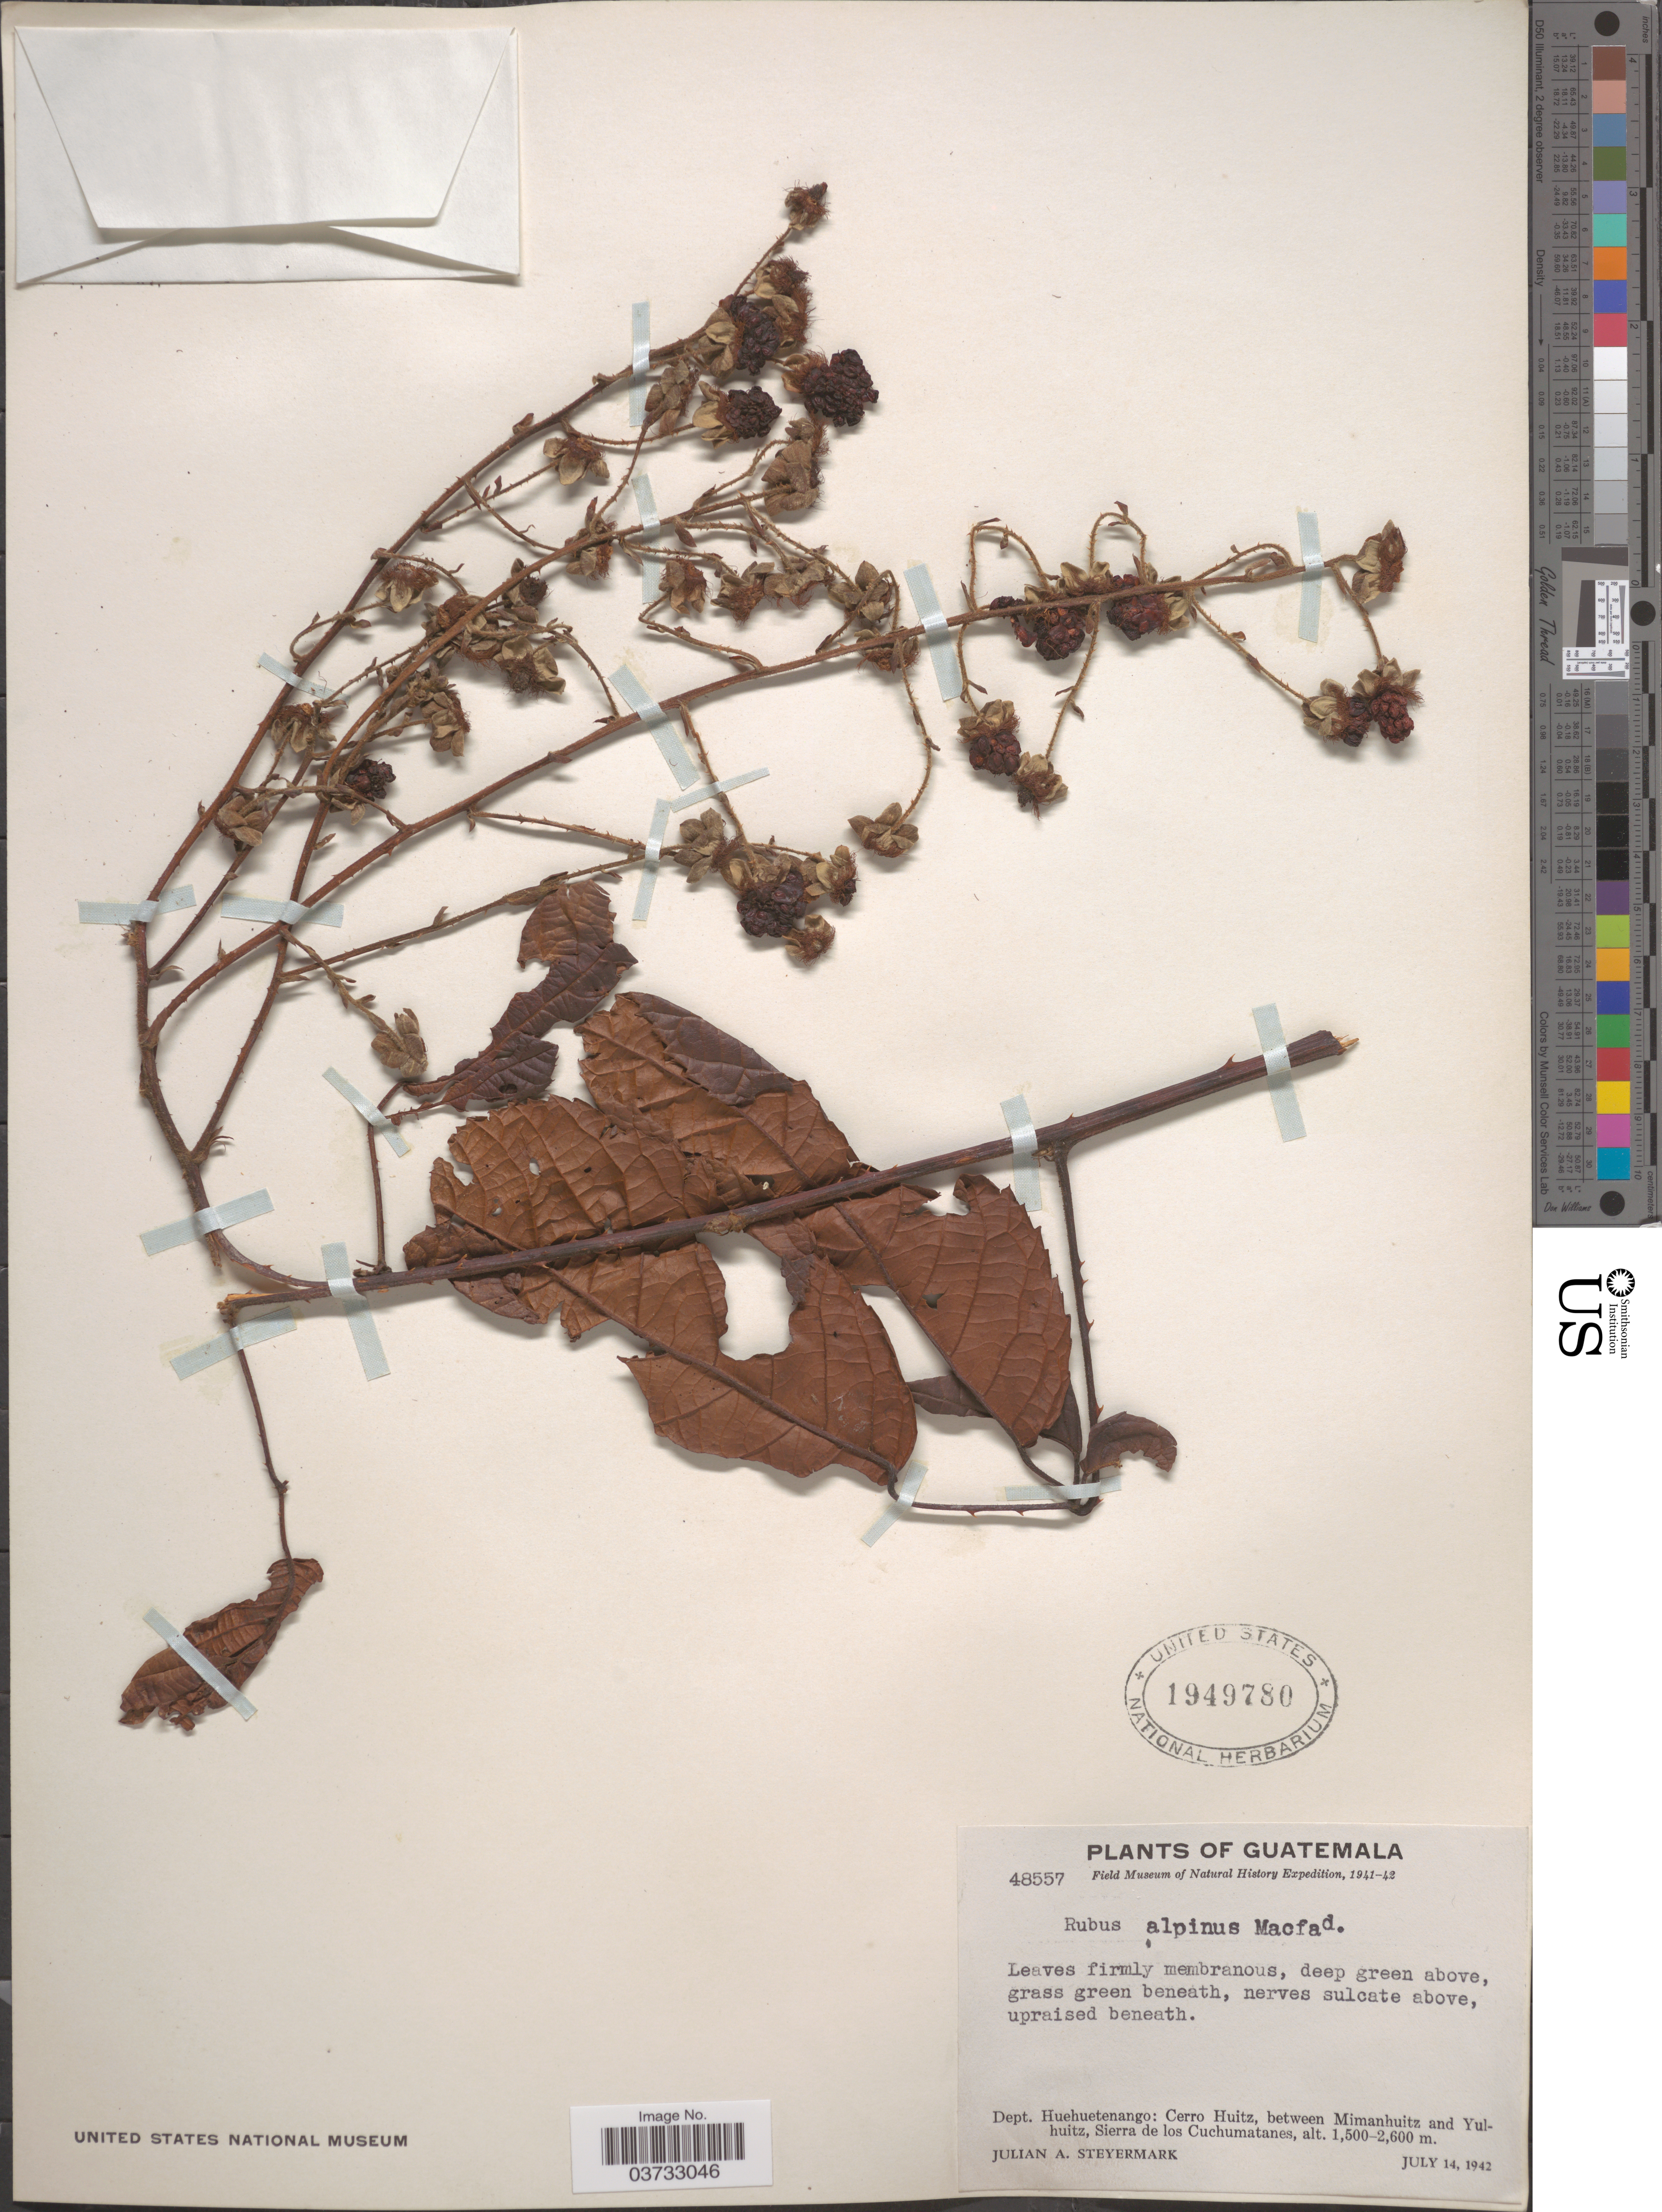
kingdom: Plantae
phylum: Tracheophyta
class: Magnoliopsida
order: Rosales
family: Rosaceae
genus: Rubus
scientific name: Rubus scandens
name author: Liebm.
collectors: J. Steyermark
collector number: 48557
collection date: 1942-07-14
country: Guatemala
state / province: Huehuetenango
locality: Dept. Huehuetenango: Cerro Huitz, between Mimanhuitz and Yulhuitz, Sierra de los Cuchumatanes.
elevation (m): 1500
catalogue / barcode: US 1949780